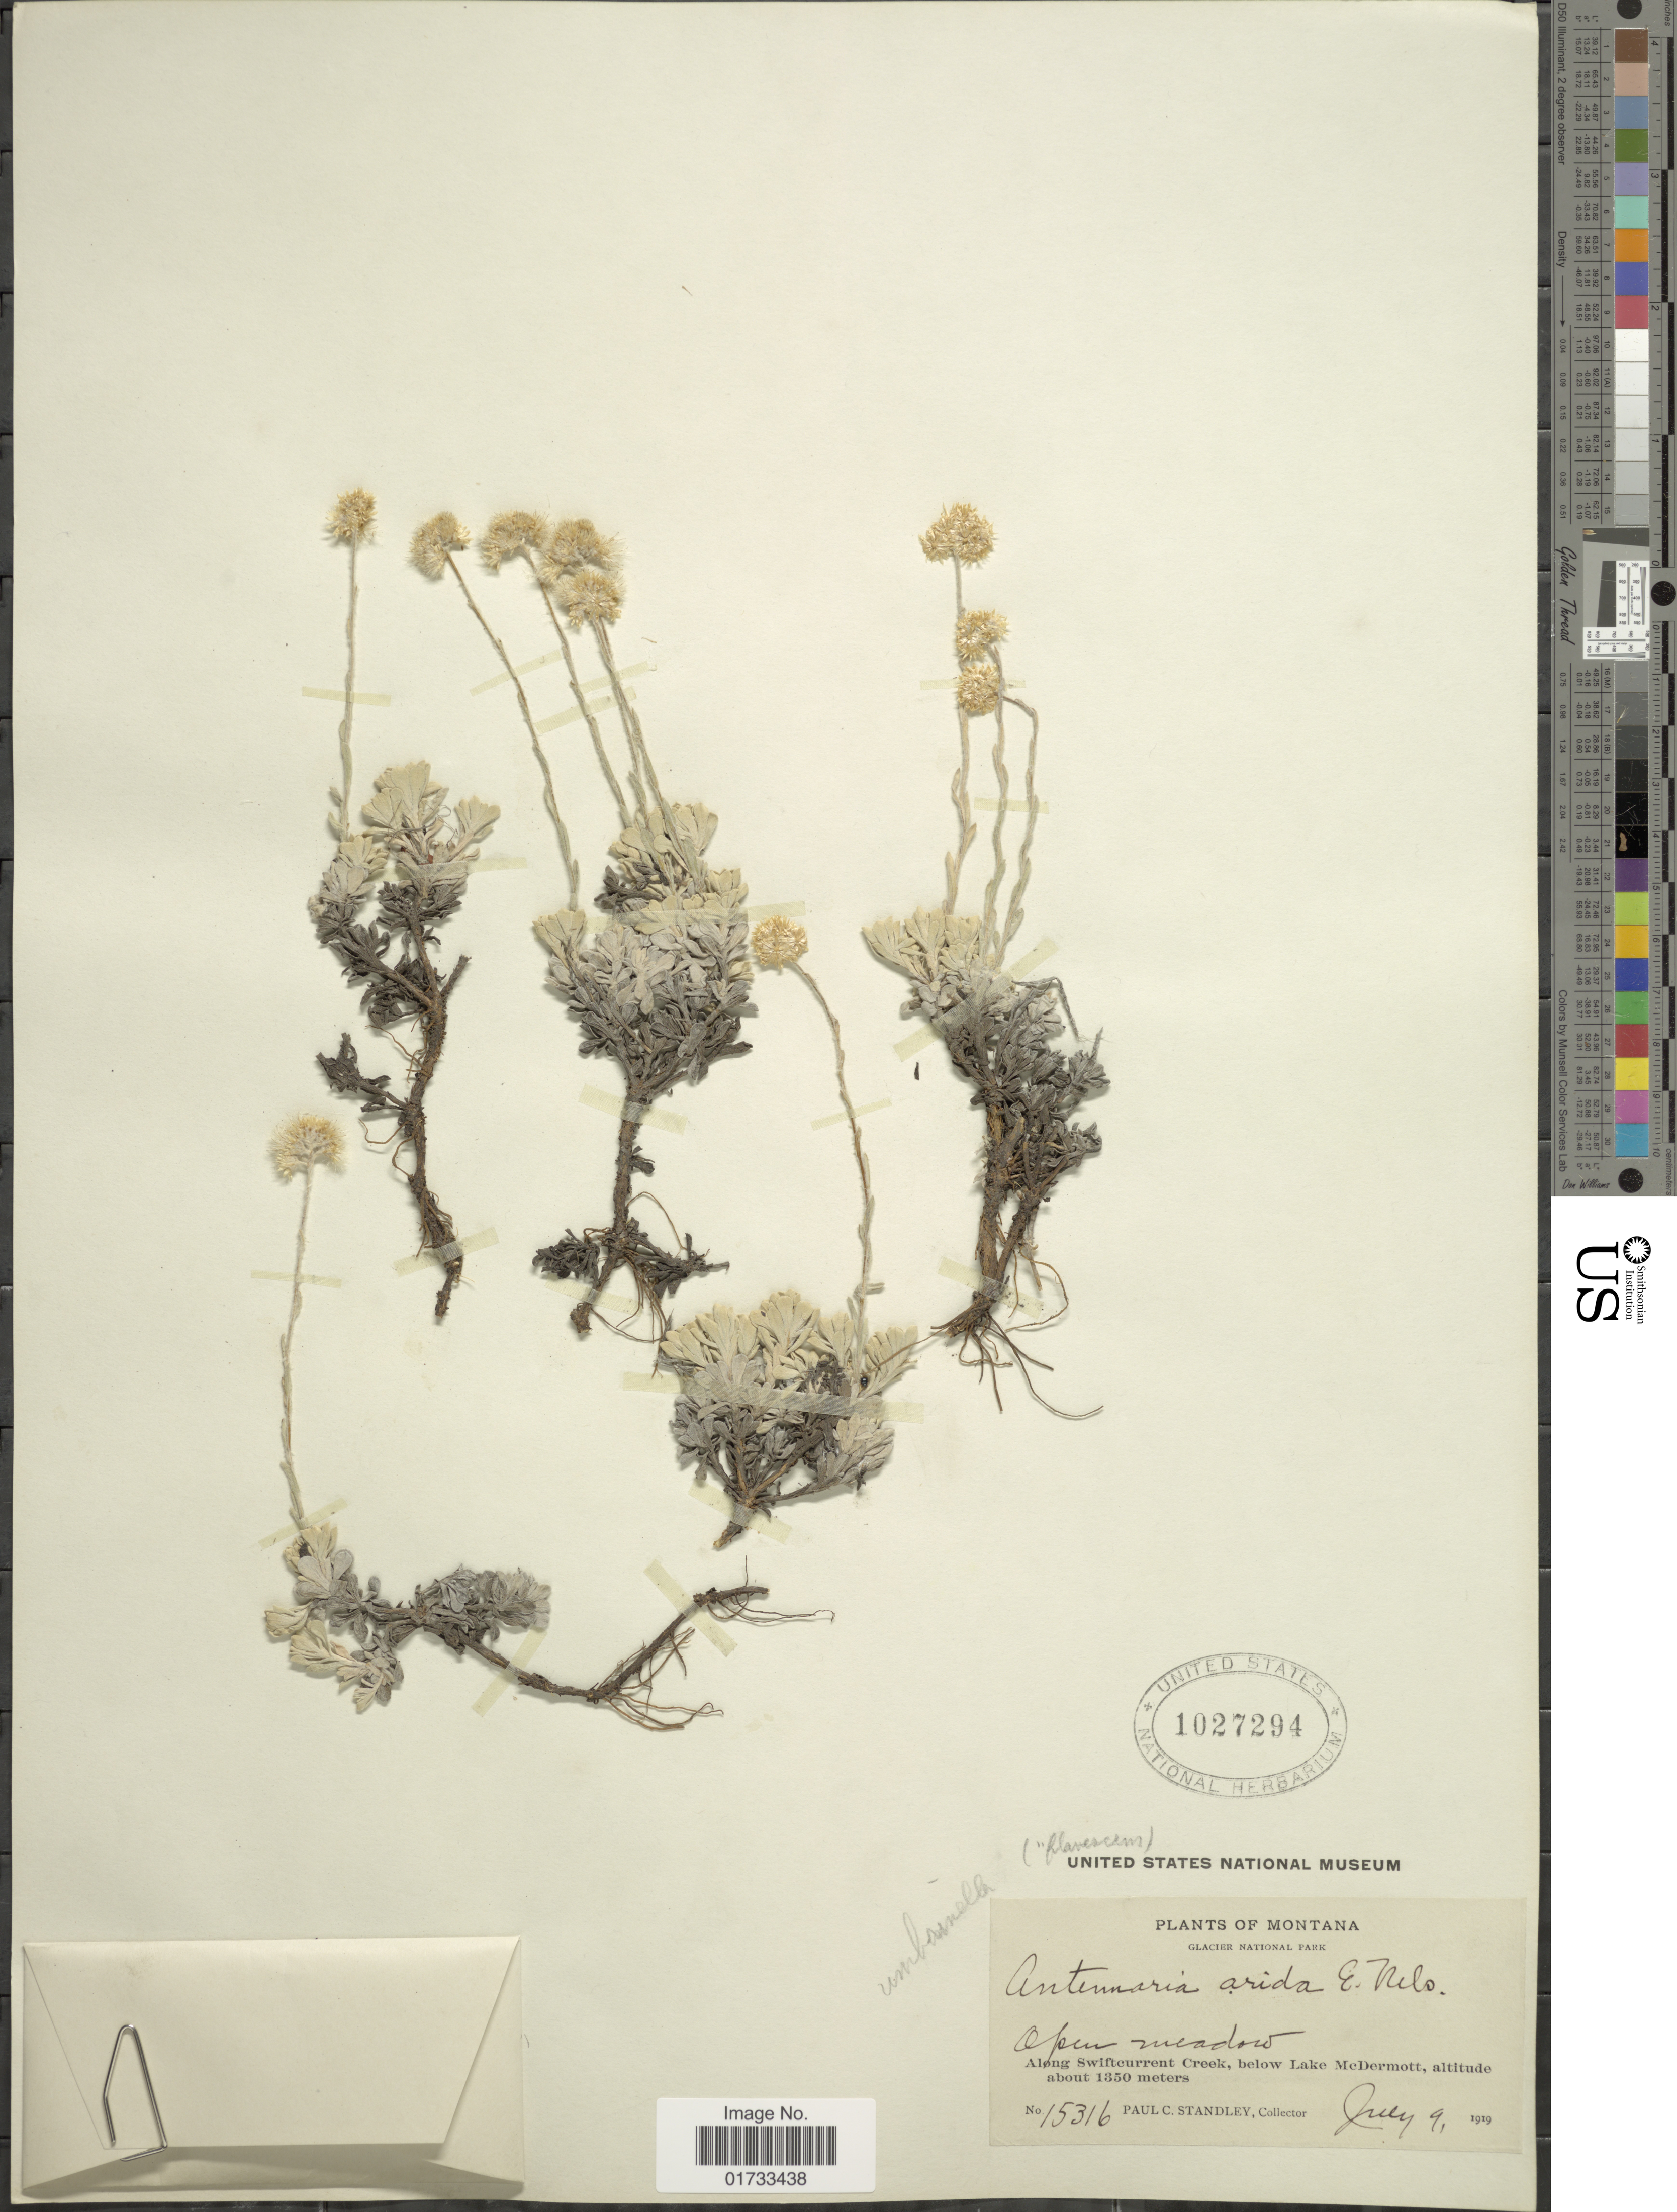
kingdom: Plantae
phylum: Tracheophyta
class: Magnoliopsida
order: Asterales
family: Asteraceae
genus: Antennaria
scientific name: Antennaria umbrinella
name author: Rydb.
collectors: P. C. Standley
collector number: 15316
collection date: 1919-07-09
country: United States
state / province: Montana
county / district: Glacier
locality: Glacier National Park, open meadow, along Swiftcurrent Creek, below Lake McDermott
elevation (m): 1350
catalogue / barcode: US 1027294